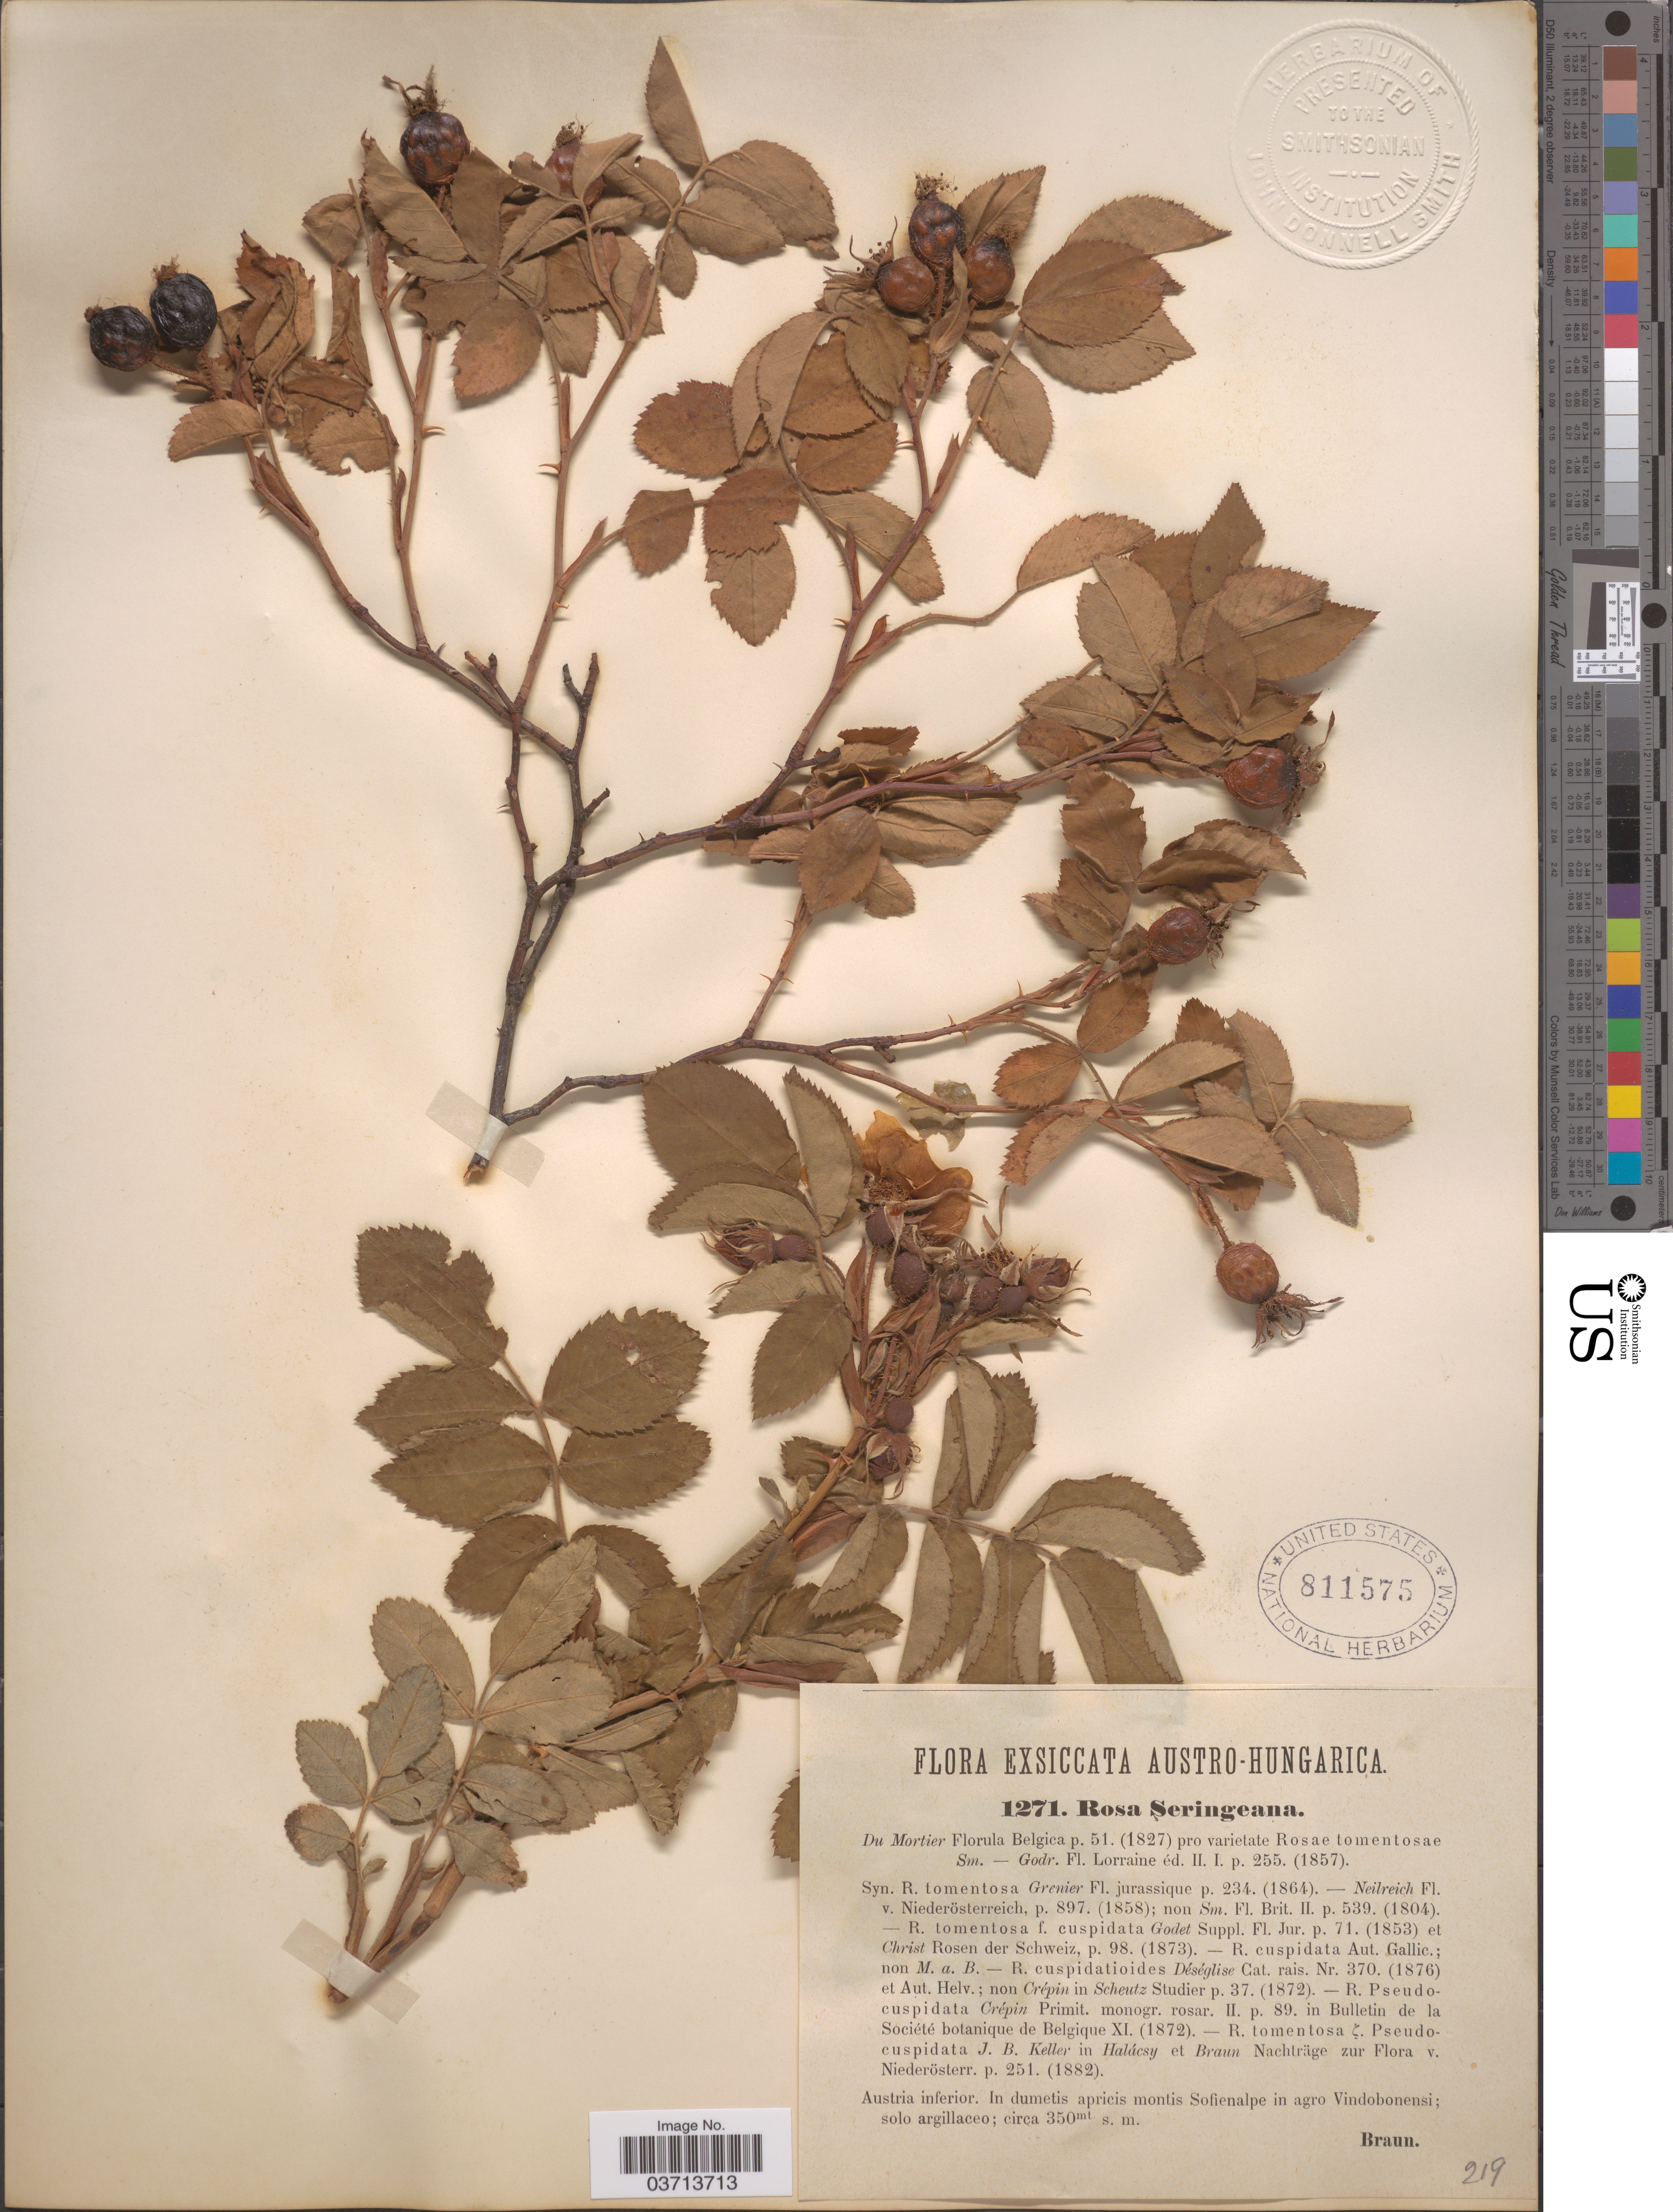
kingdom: Plantae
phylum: Tracheophyta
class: Magnoliopsida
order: Rosales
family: Rosaceae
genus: Rosa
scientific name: Rosa seringeana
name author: Godr.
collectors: Braun, --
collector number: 1271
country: Austria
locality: Austro-Hungarica. Austria inferior. In dumetis apricis montis Sofienalpe in agro Vindobonensi.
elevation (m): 350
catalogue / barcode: US 811575